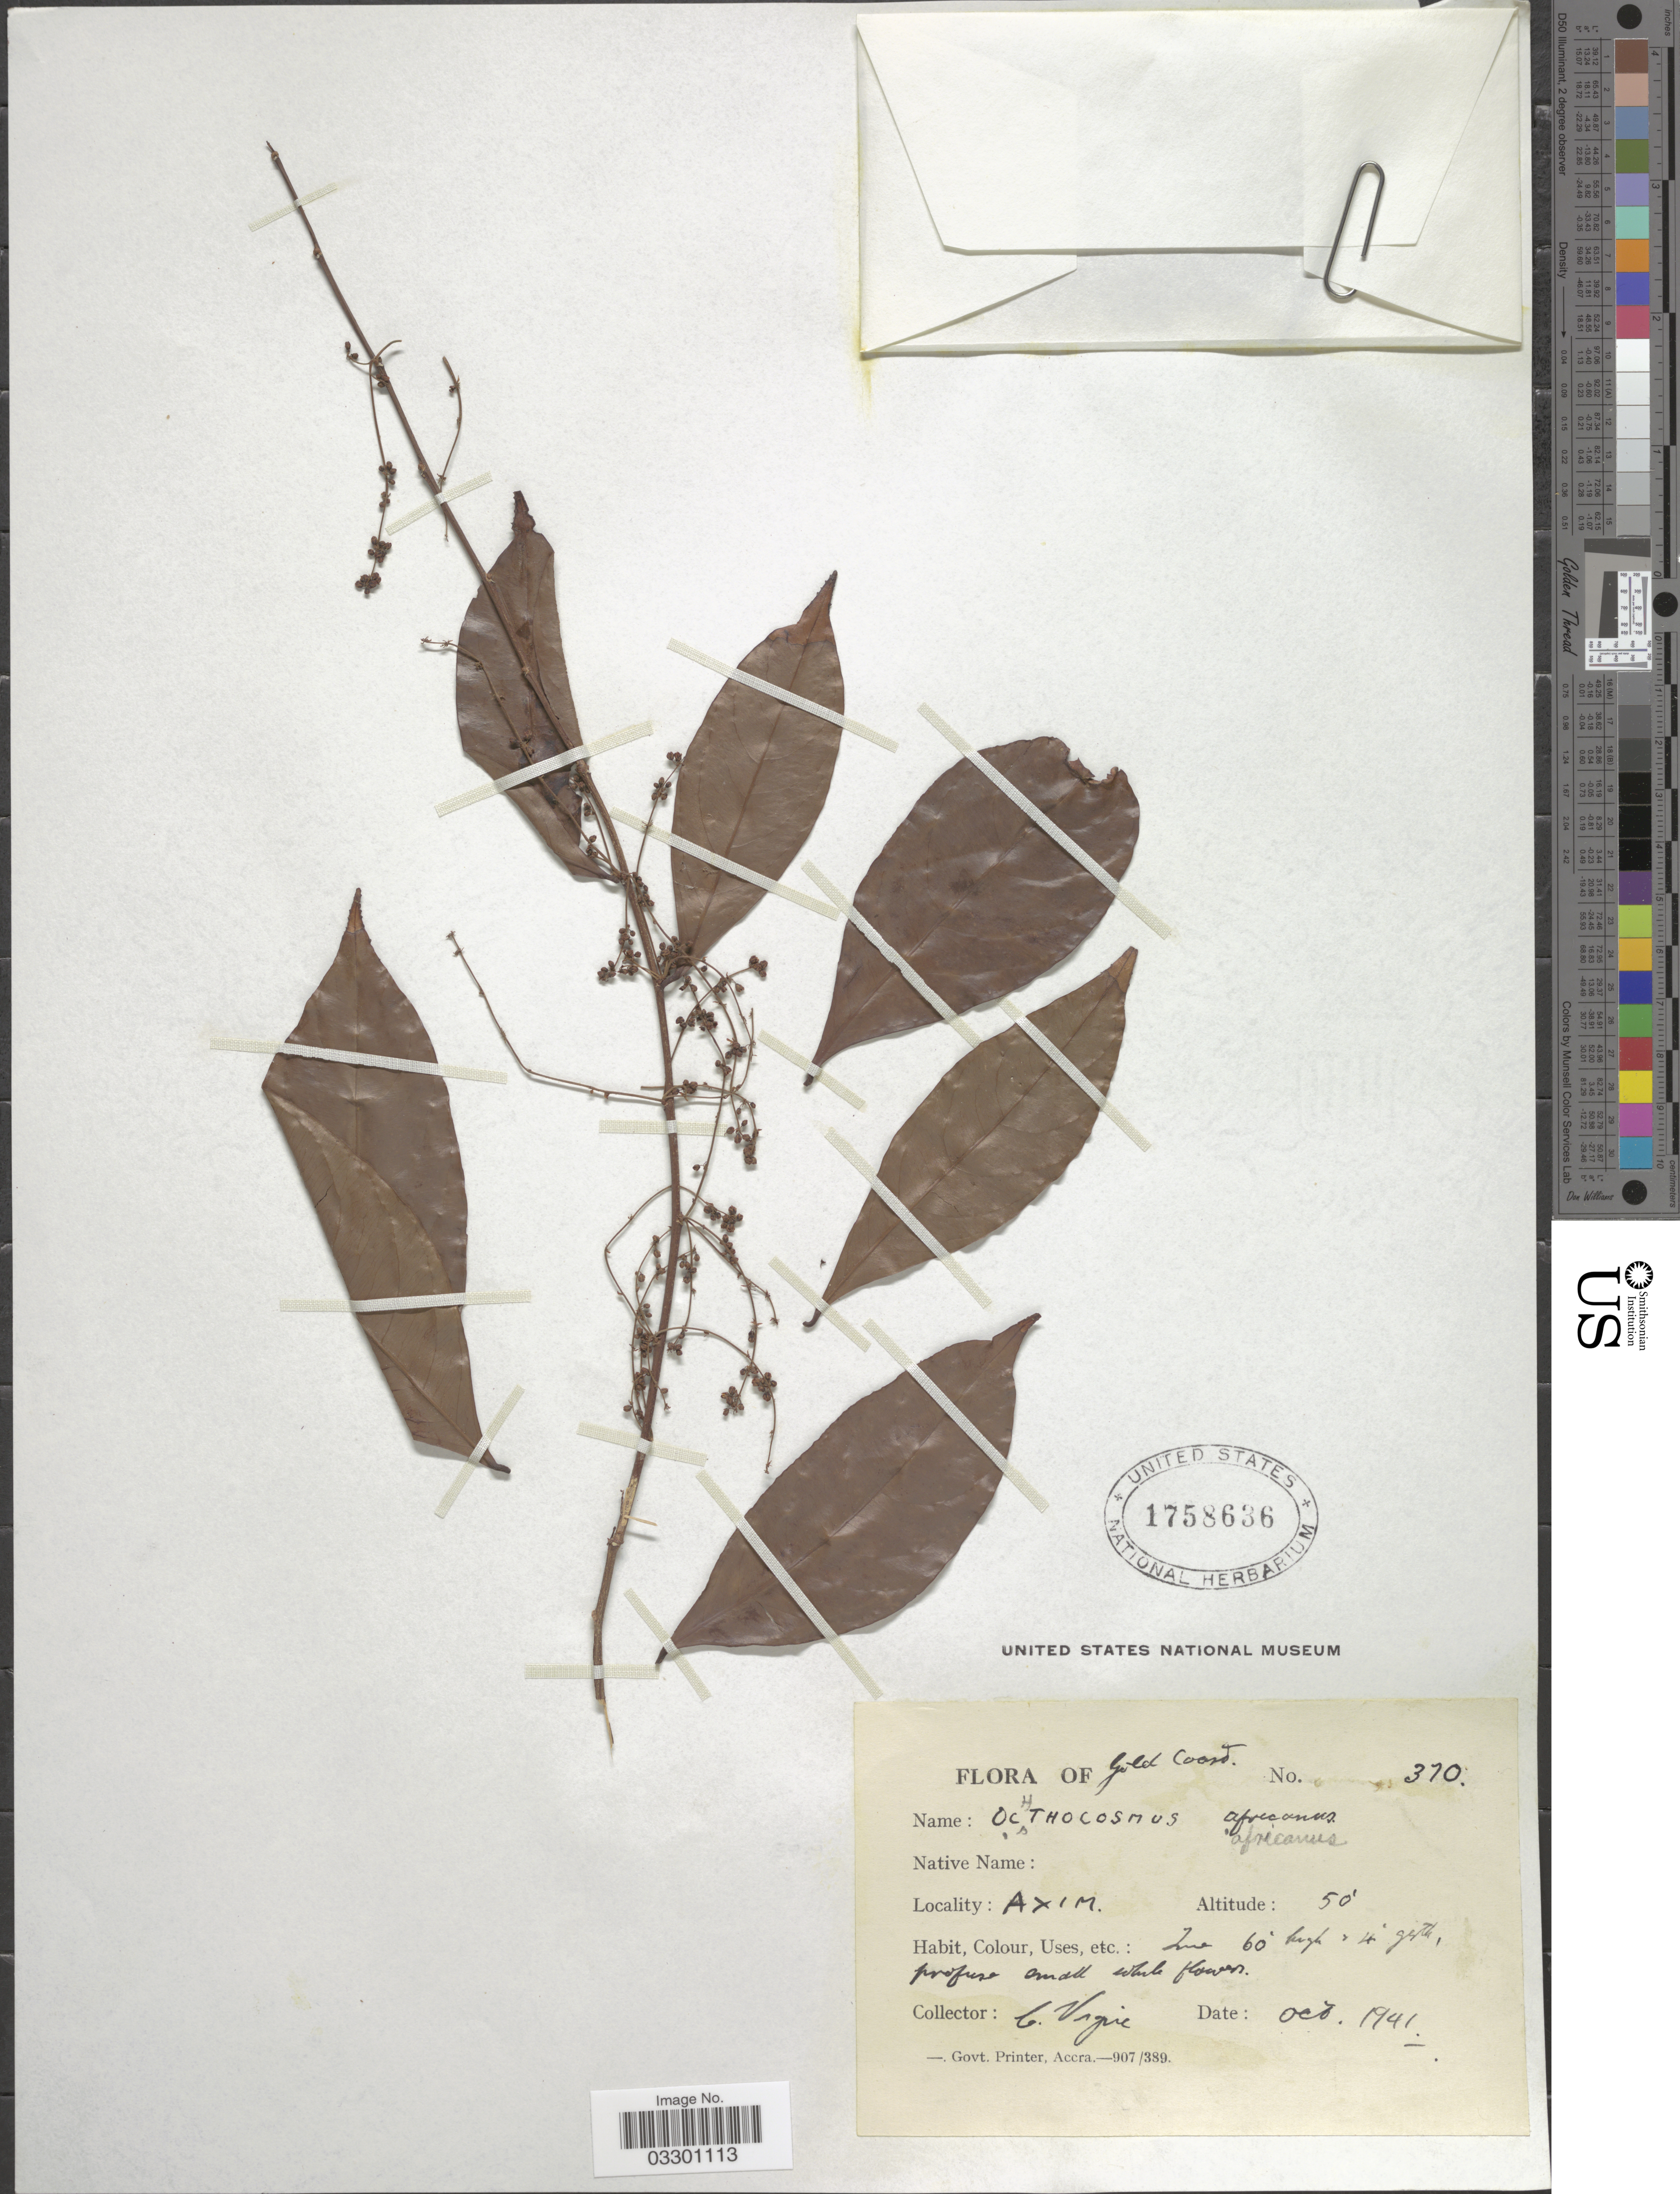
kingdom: Plantae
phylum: Tracheophyta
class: Magnoliopsida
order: Malpighiales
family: Ixonanthaceae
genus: Phyllocosmus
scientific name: Phyllocosmus africanus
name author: (Hook. f.) Klotzsch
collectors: C. Vigne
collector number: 370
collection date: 1941-10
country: Ghana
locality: Gold Coast. Axim.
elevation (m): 15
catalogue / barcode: US 1758636